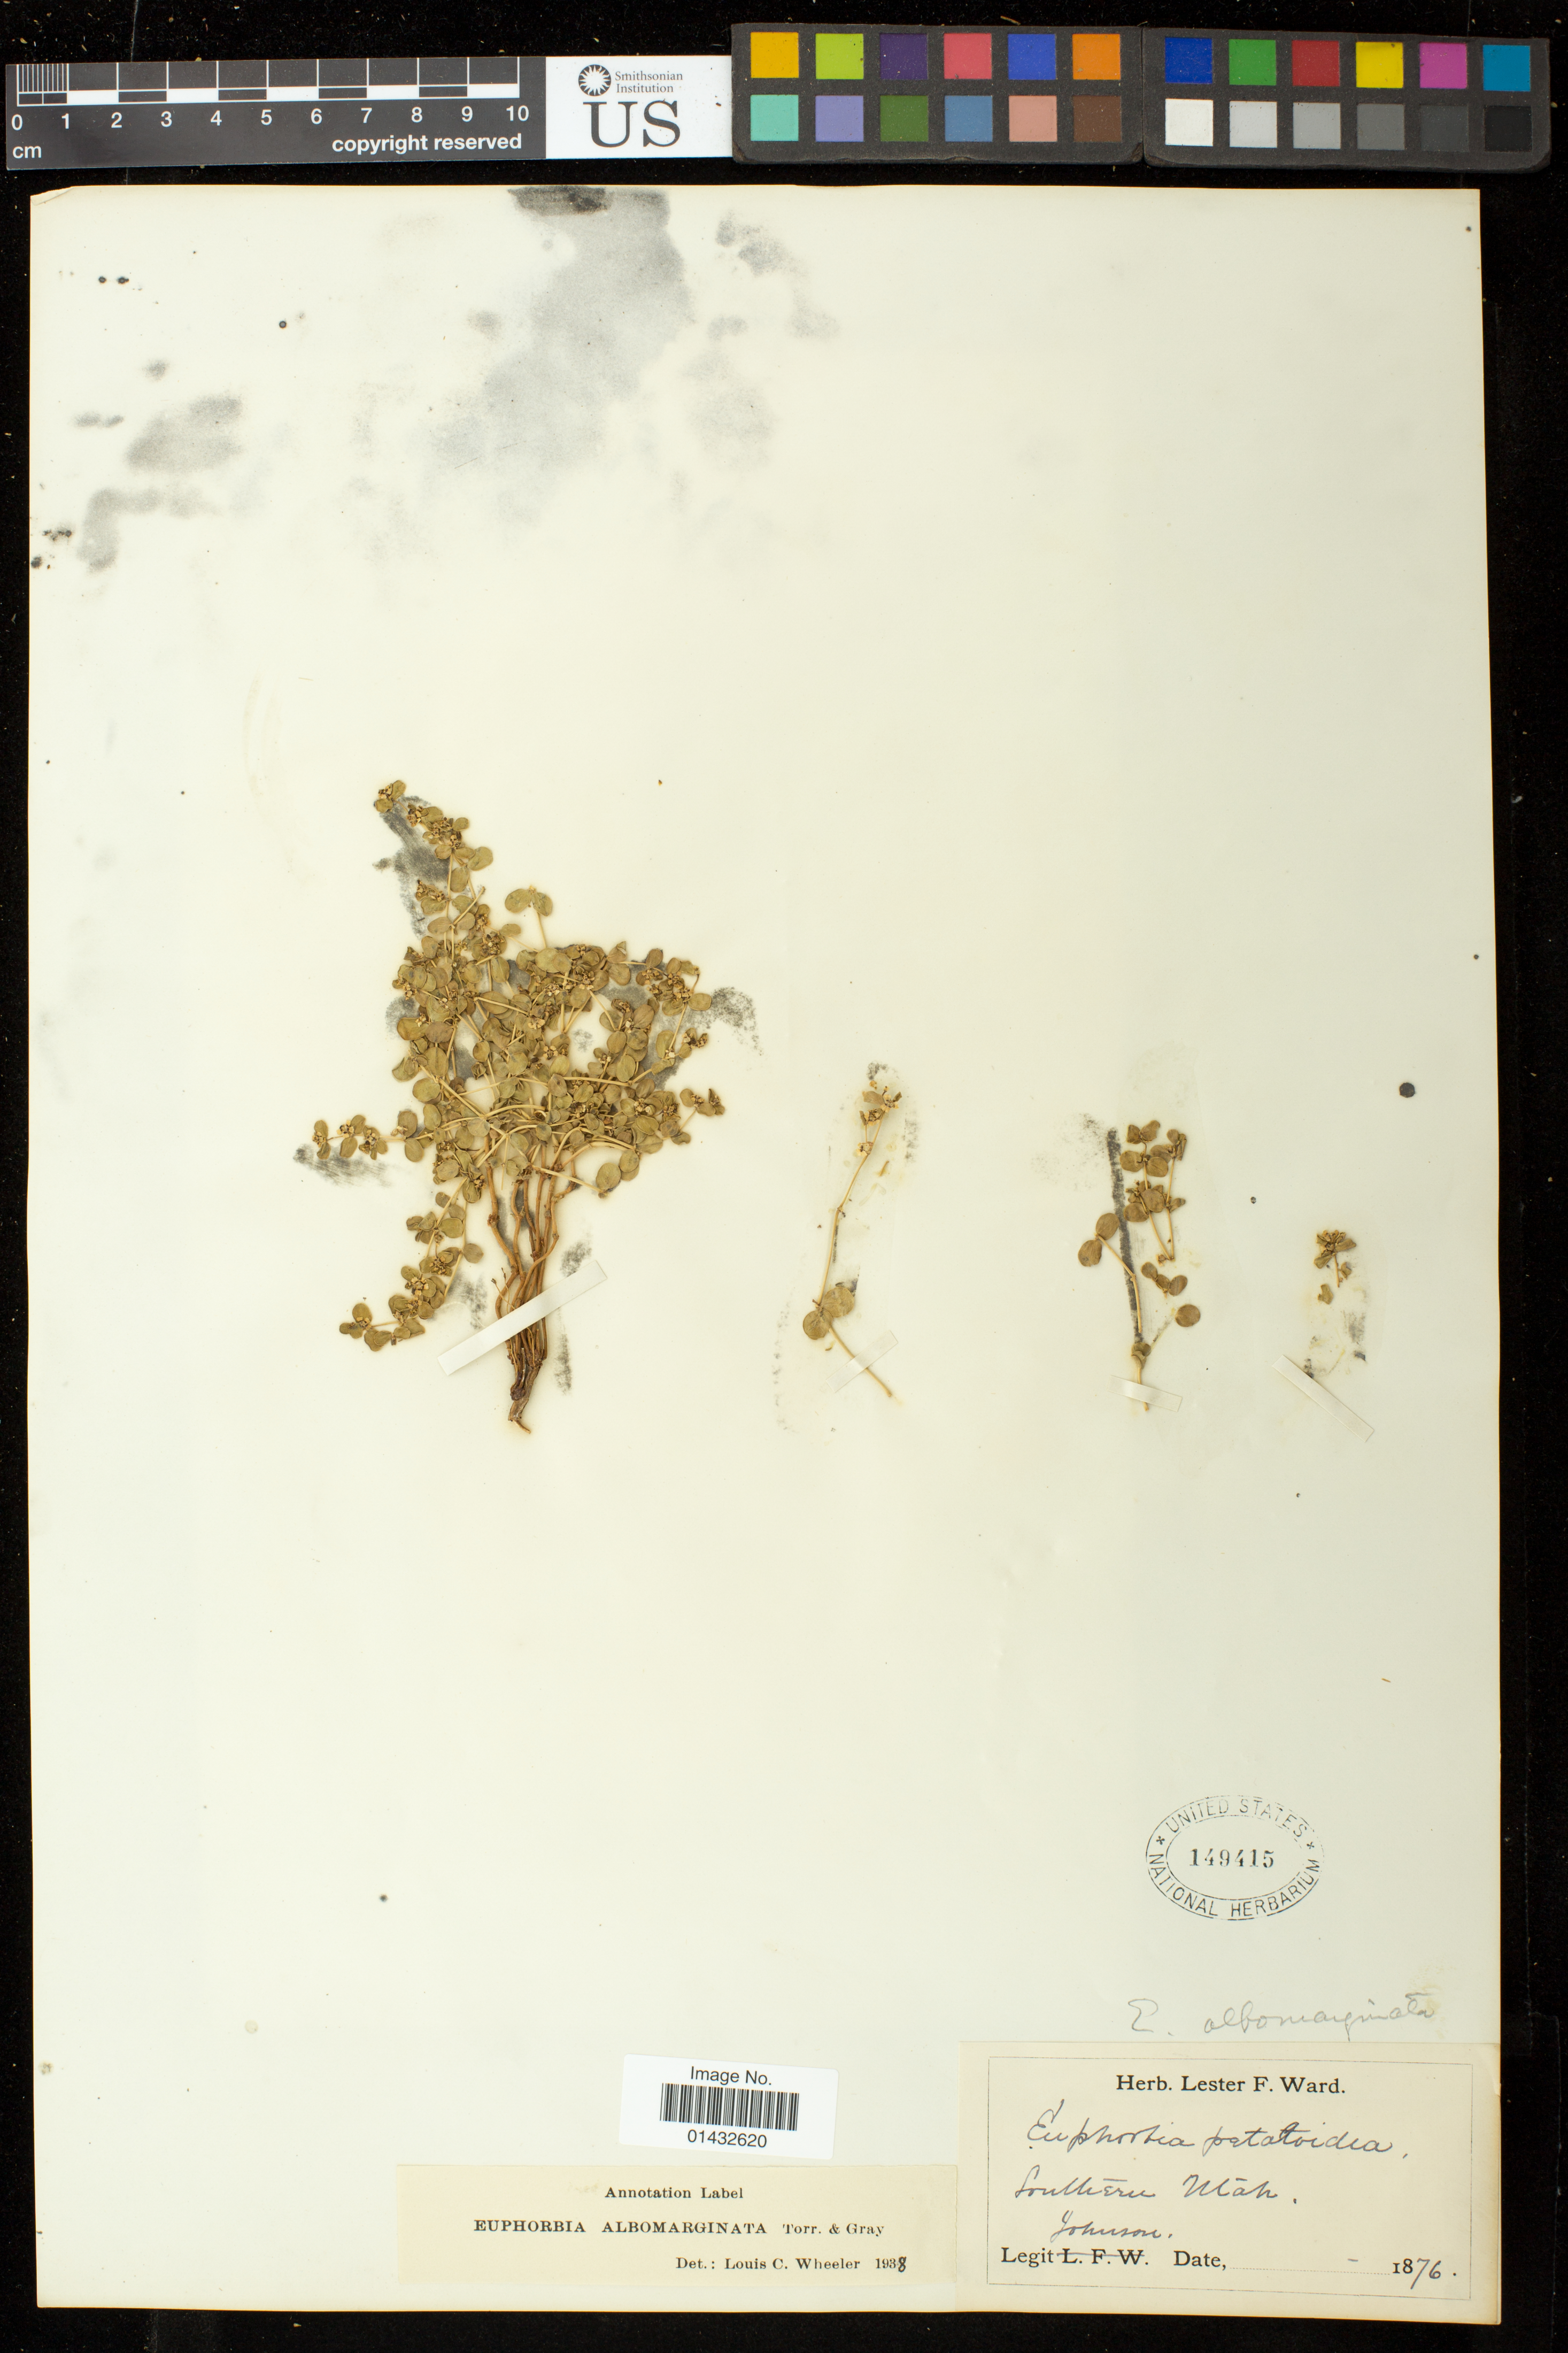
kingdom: Plantae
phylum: Tracheophyta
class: Magnoliopsida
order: Malpighiales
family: Euphorbiaceae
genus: Euphorbia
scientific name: Euphorbia albomarginata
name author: Torr. & A. Gray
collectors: -- Johnson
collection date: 1876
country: United States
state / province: Utah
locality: Southern Utah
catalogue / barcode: US 149415